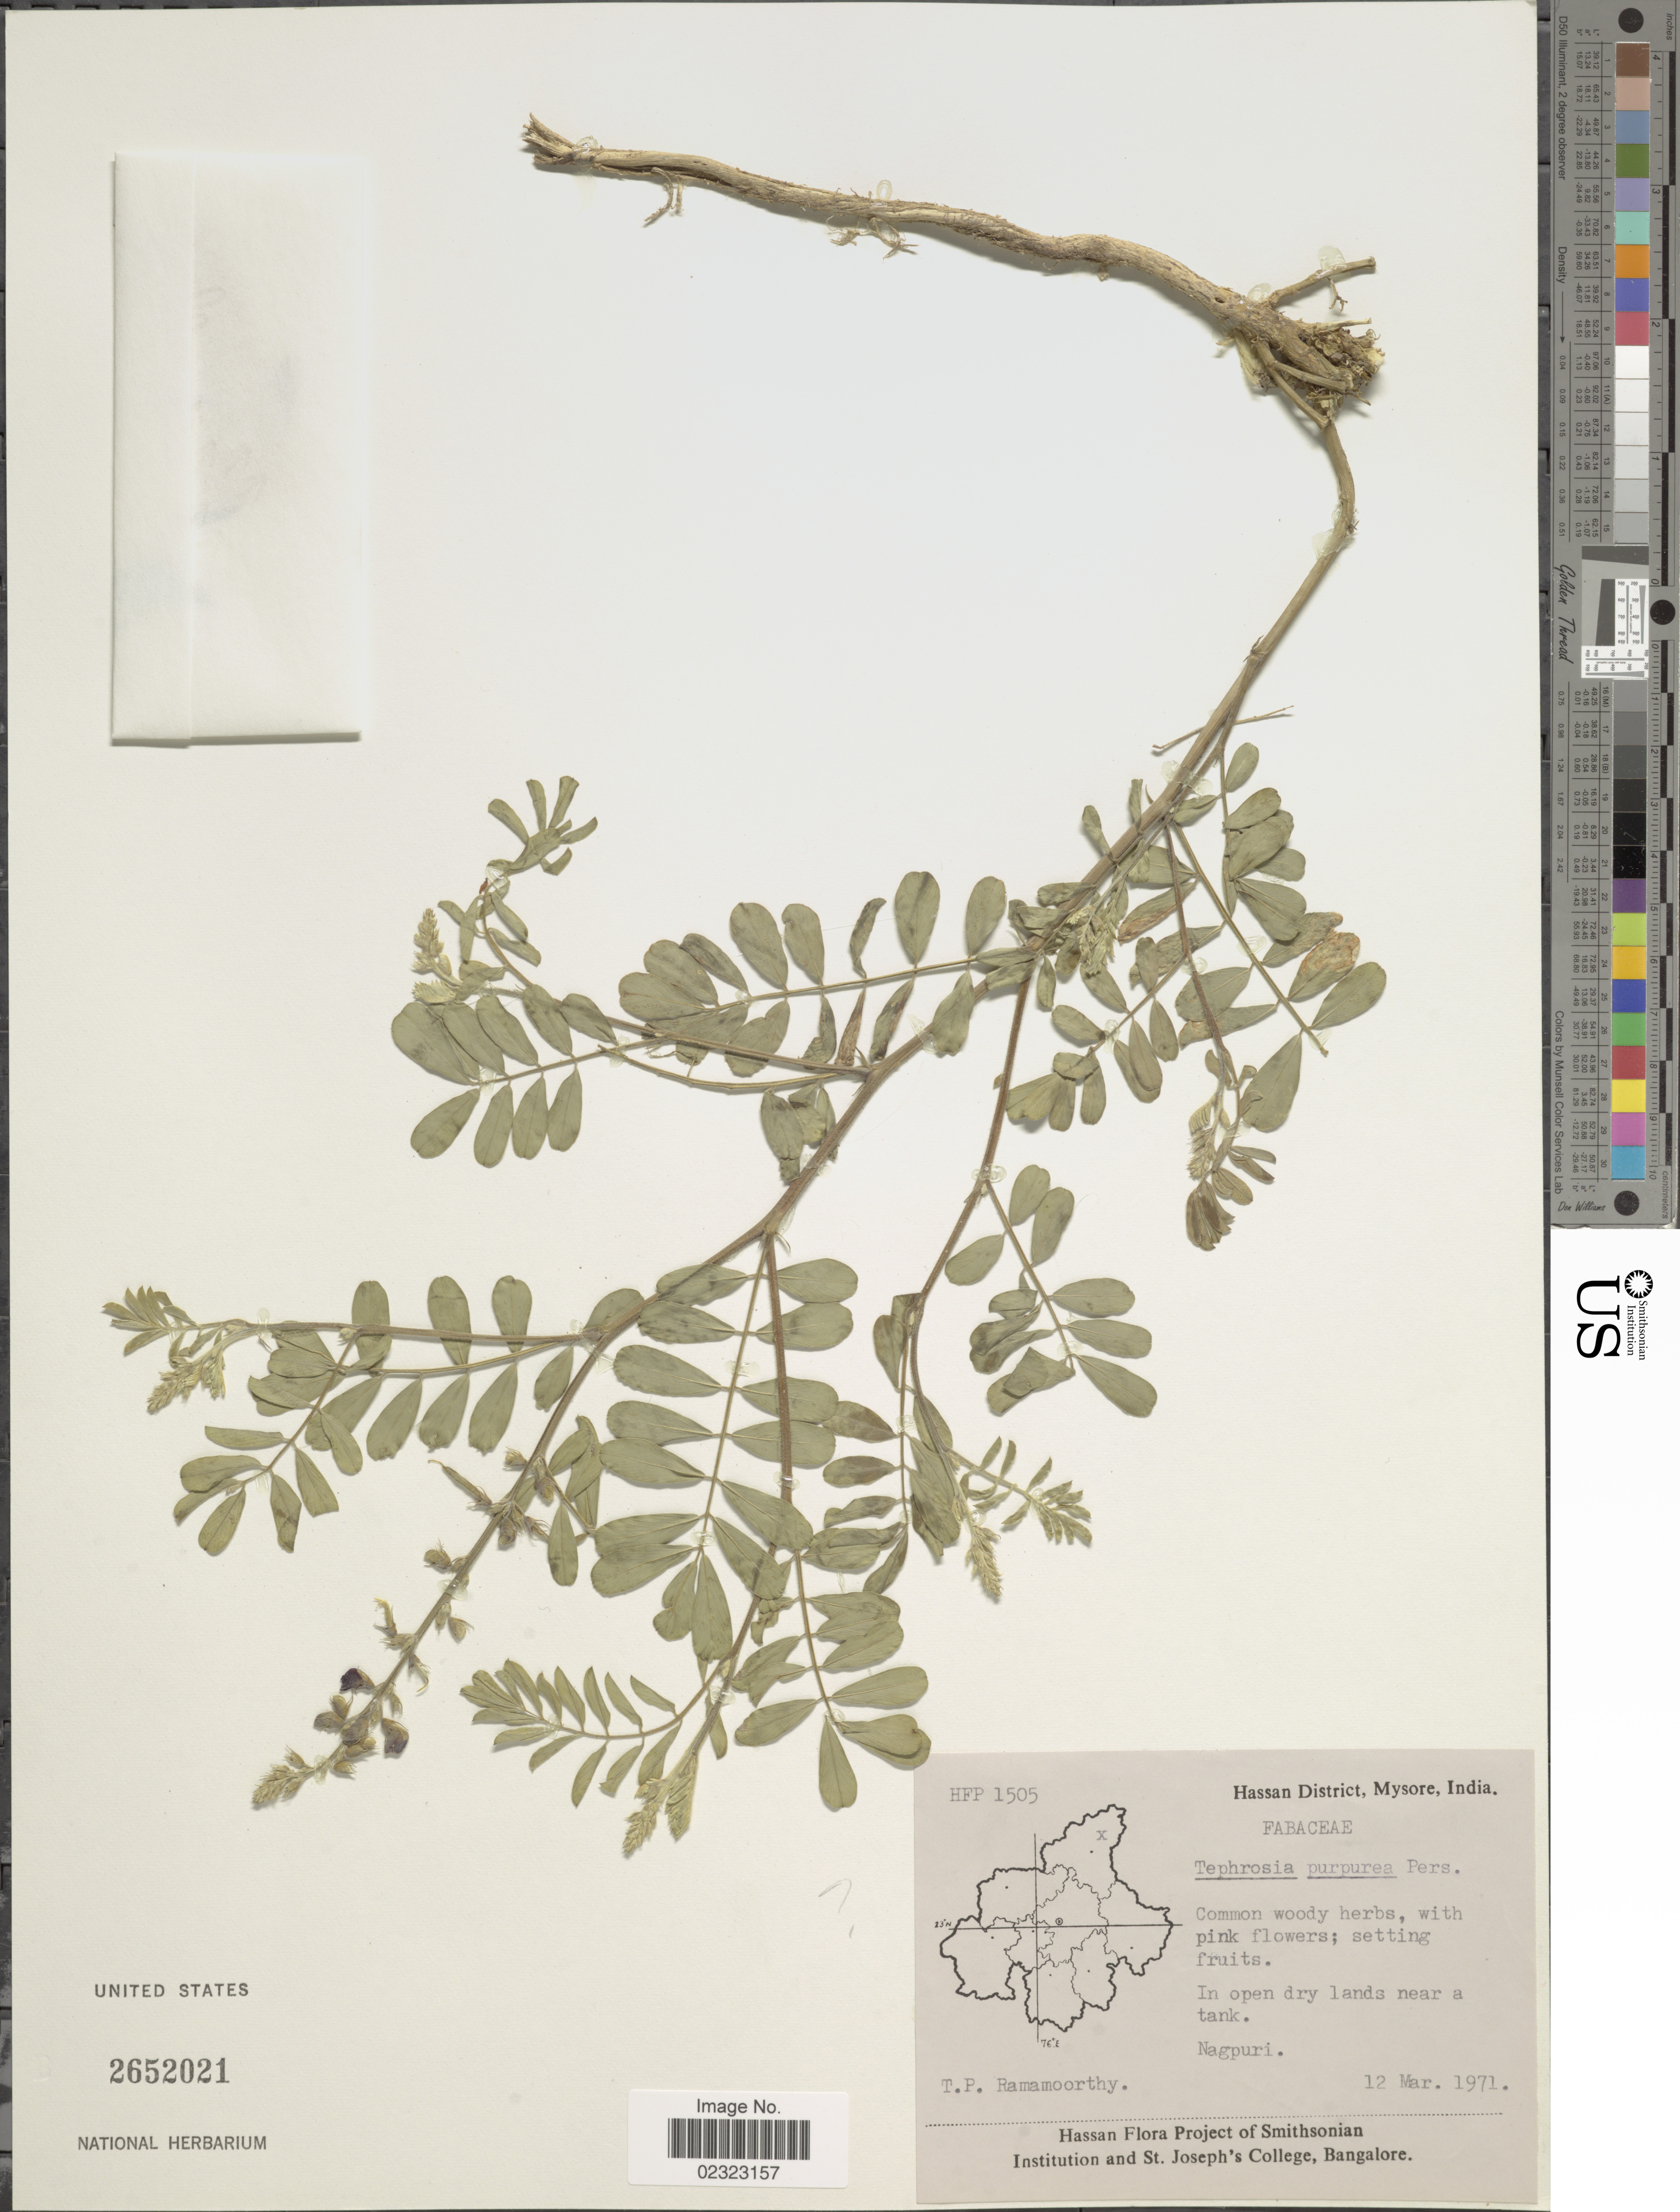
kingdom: Plantae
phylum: Tracheophyta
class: Magnoliopsida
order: Fabales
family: Fabaceae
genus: Tephrosia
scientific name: Tephrosia purpurea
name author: (L.) Pers.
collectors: T. P. Ramamoorthy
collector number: HFP 1505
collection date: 1971-03-12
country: India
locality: Hassan District, Mysore, Nagpuri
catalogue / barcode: US 2652021